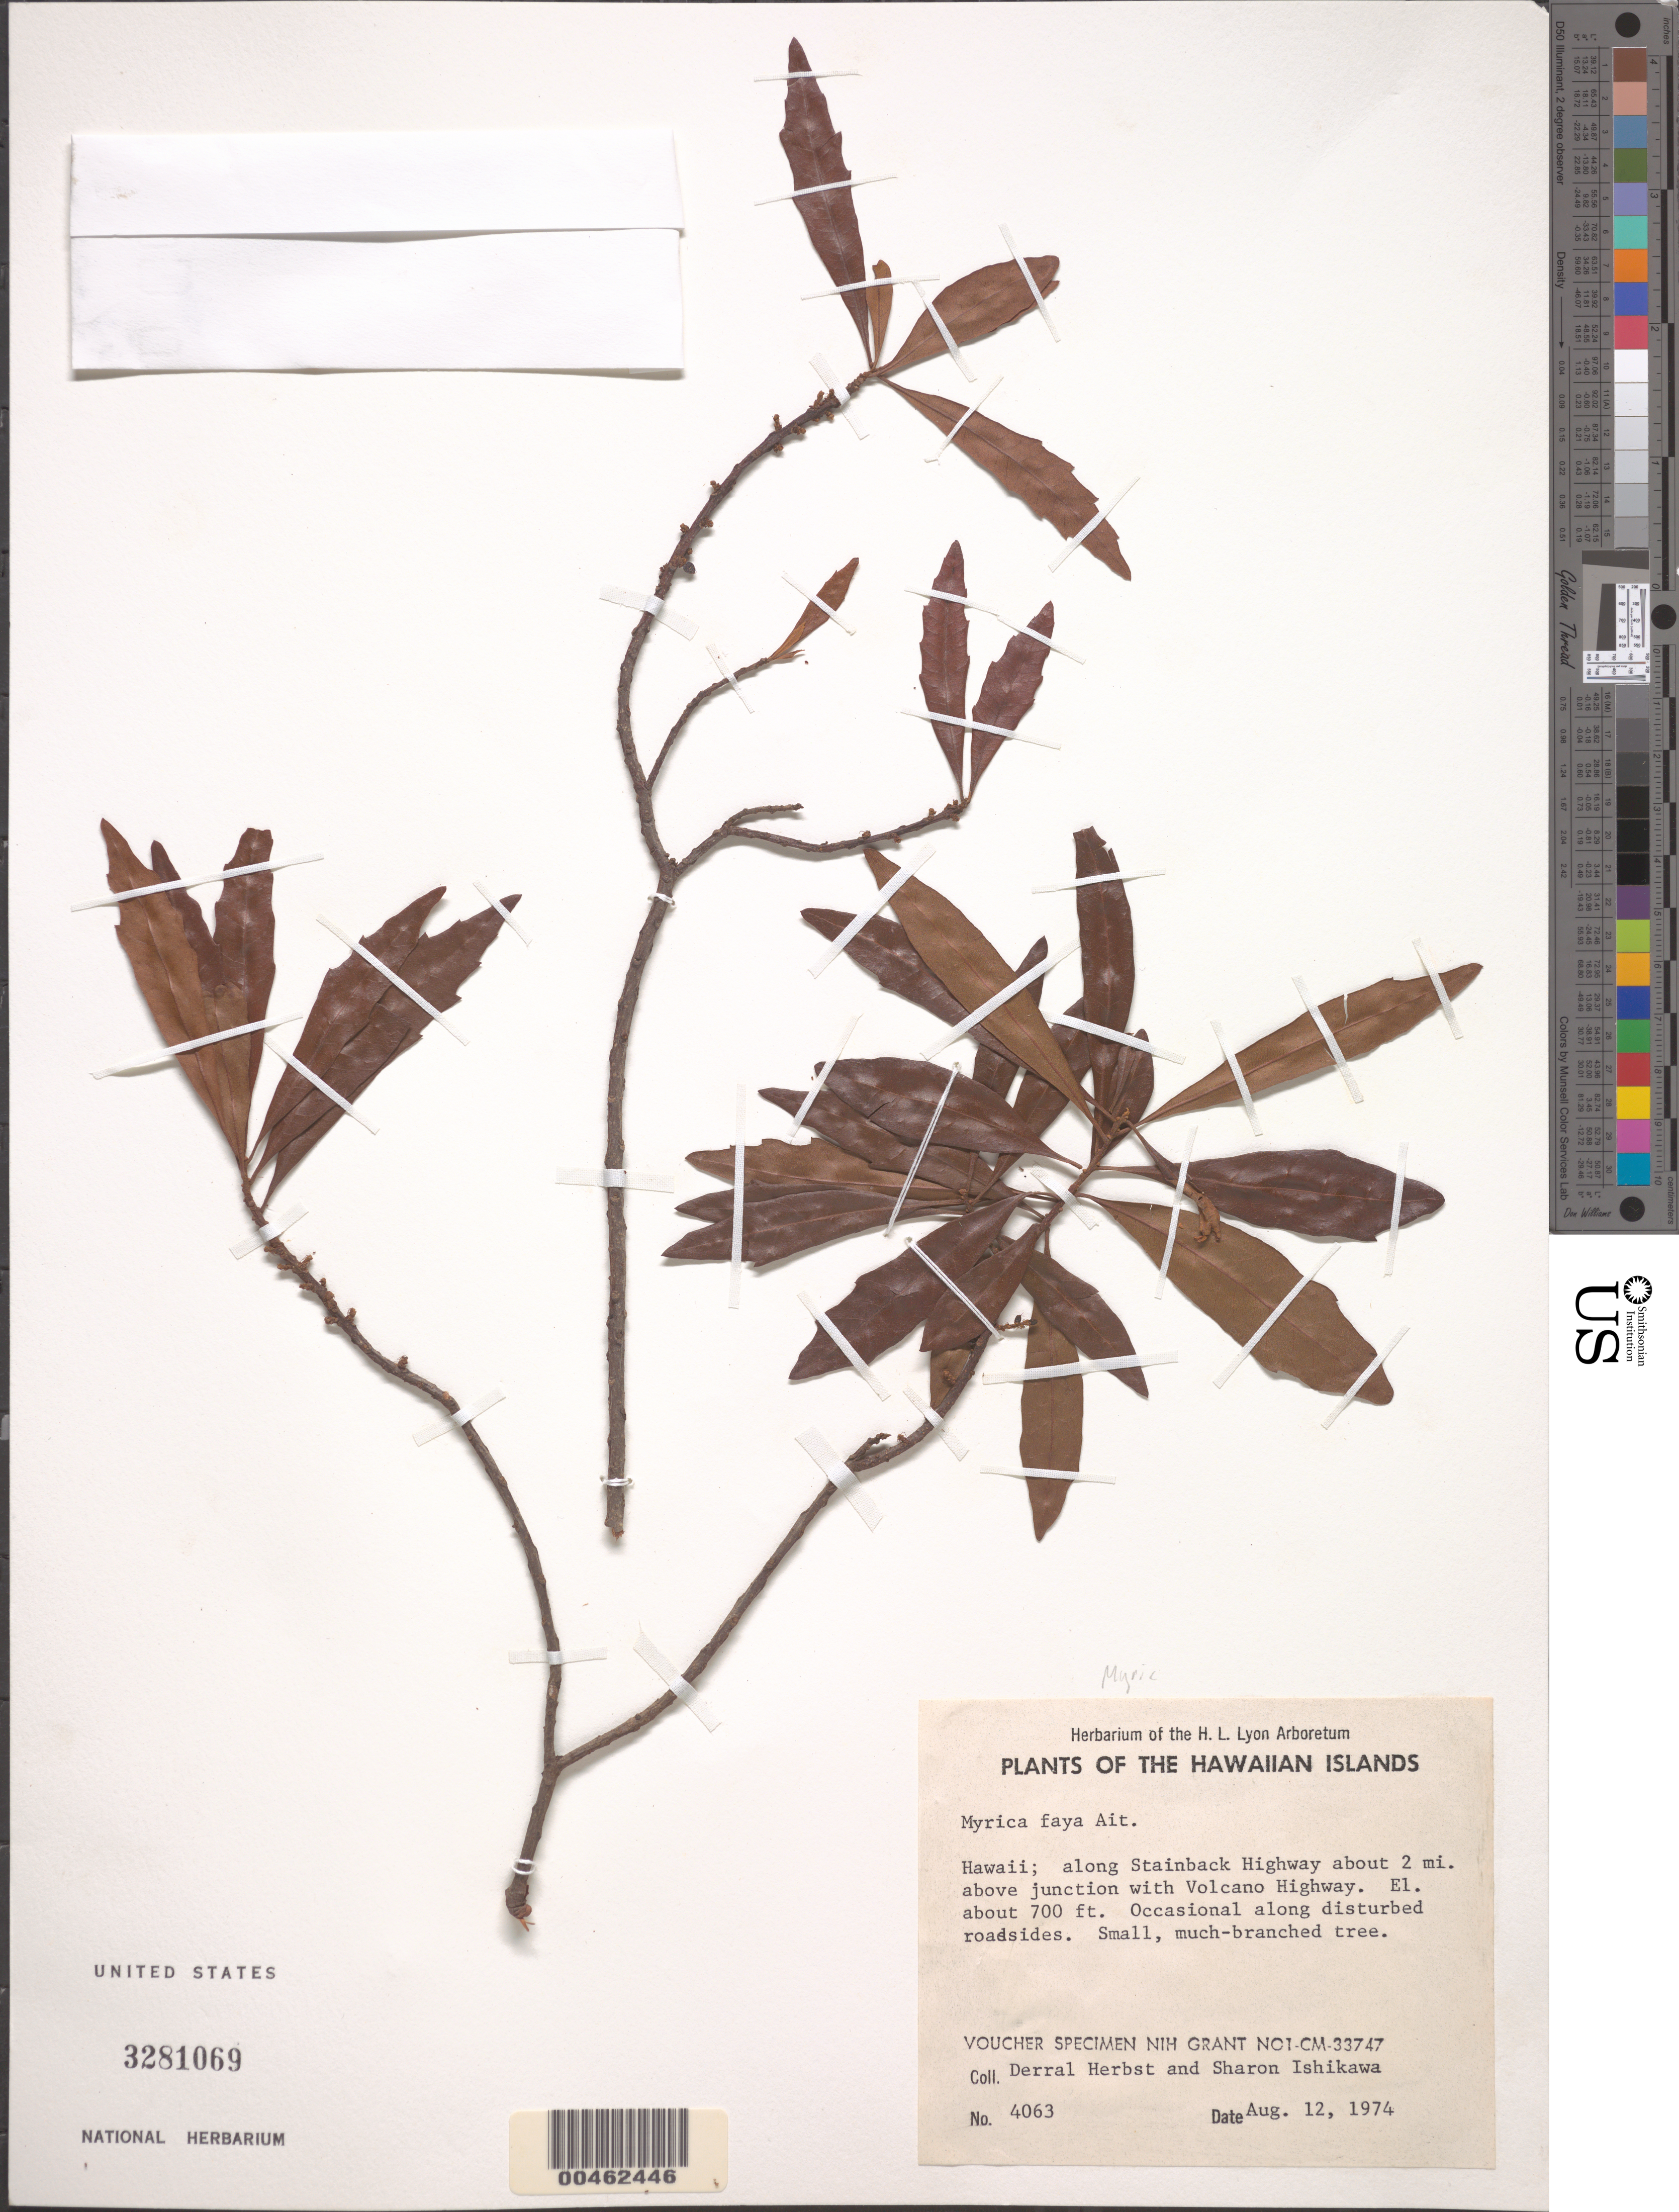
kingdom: Plantae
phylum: Tracheophyta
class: Magnoliopsida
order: Fagales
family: Myricaceae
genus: Morella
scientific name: Morella cerifera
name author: (L.) Small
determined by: Strong, Mark T., (BOT), Smithsonian Institution - National Museum of Natural History (UNITED STATES)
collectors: D. R. Herbst & S. Ishikawa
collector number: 4063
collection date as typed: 12 Aug 1974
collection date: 1974-08-12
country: United States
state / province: Hawaii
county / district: Hawaii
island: Hawaii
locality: Along Stainback Highway about 2 mi above junction with Volcano Highway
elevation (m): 213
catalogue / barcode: US 3281069